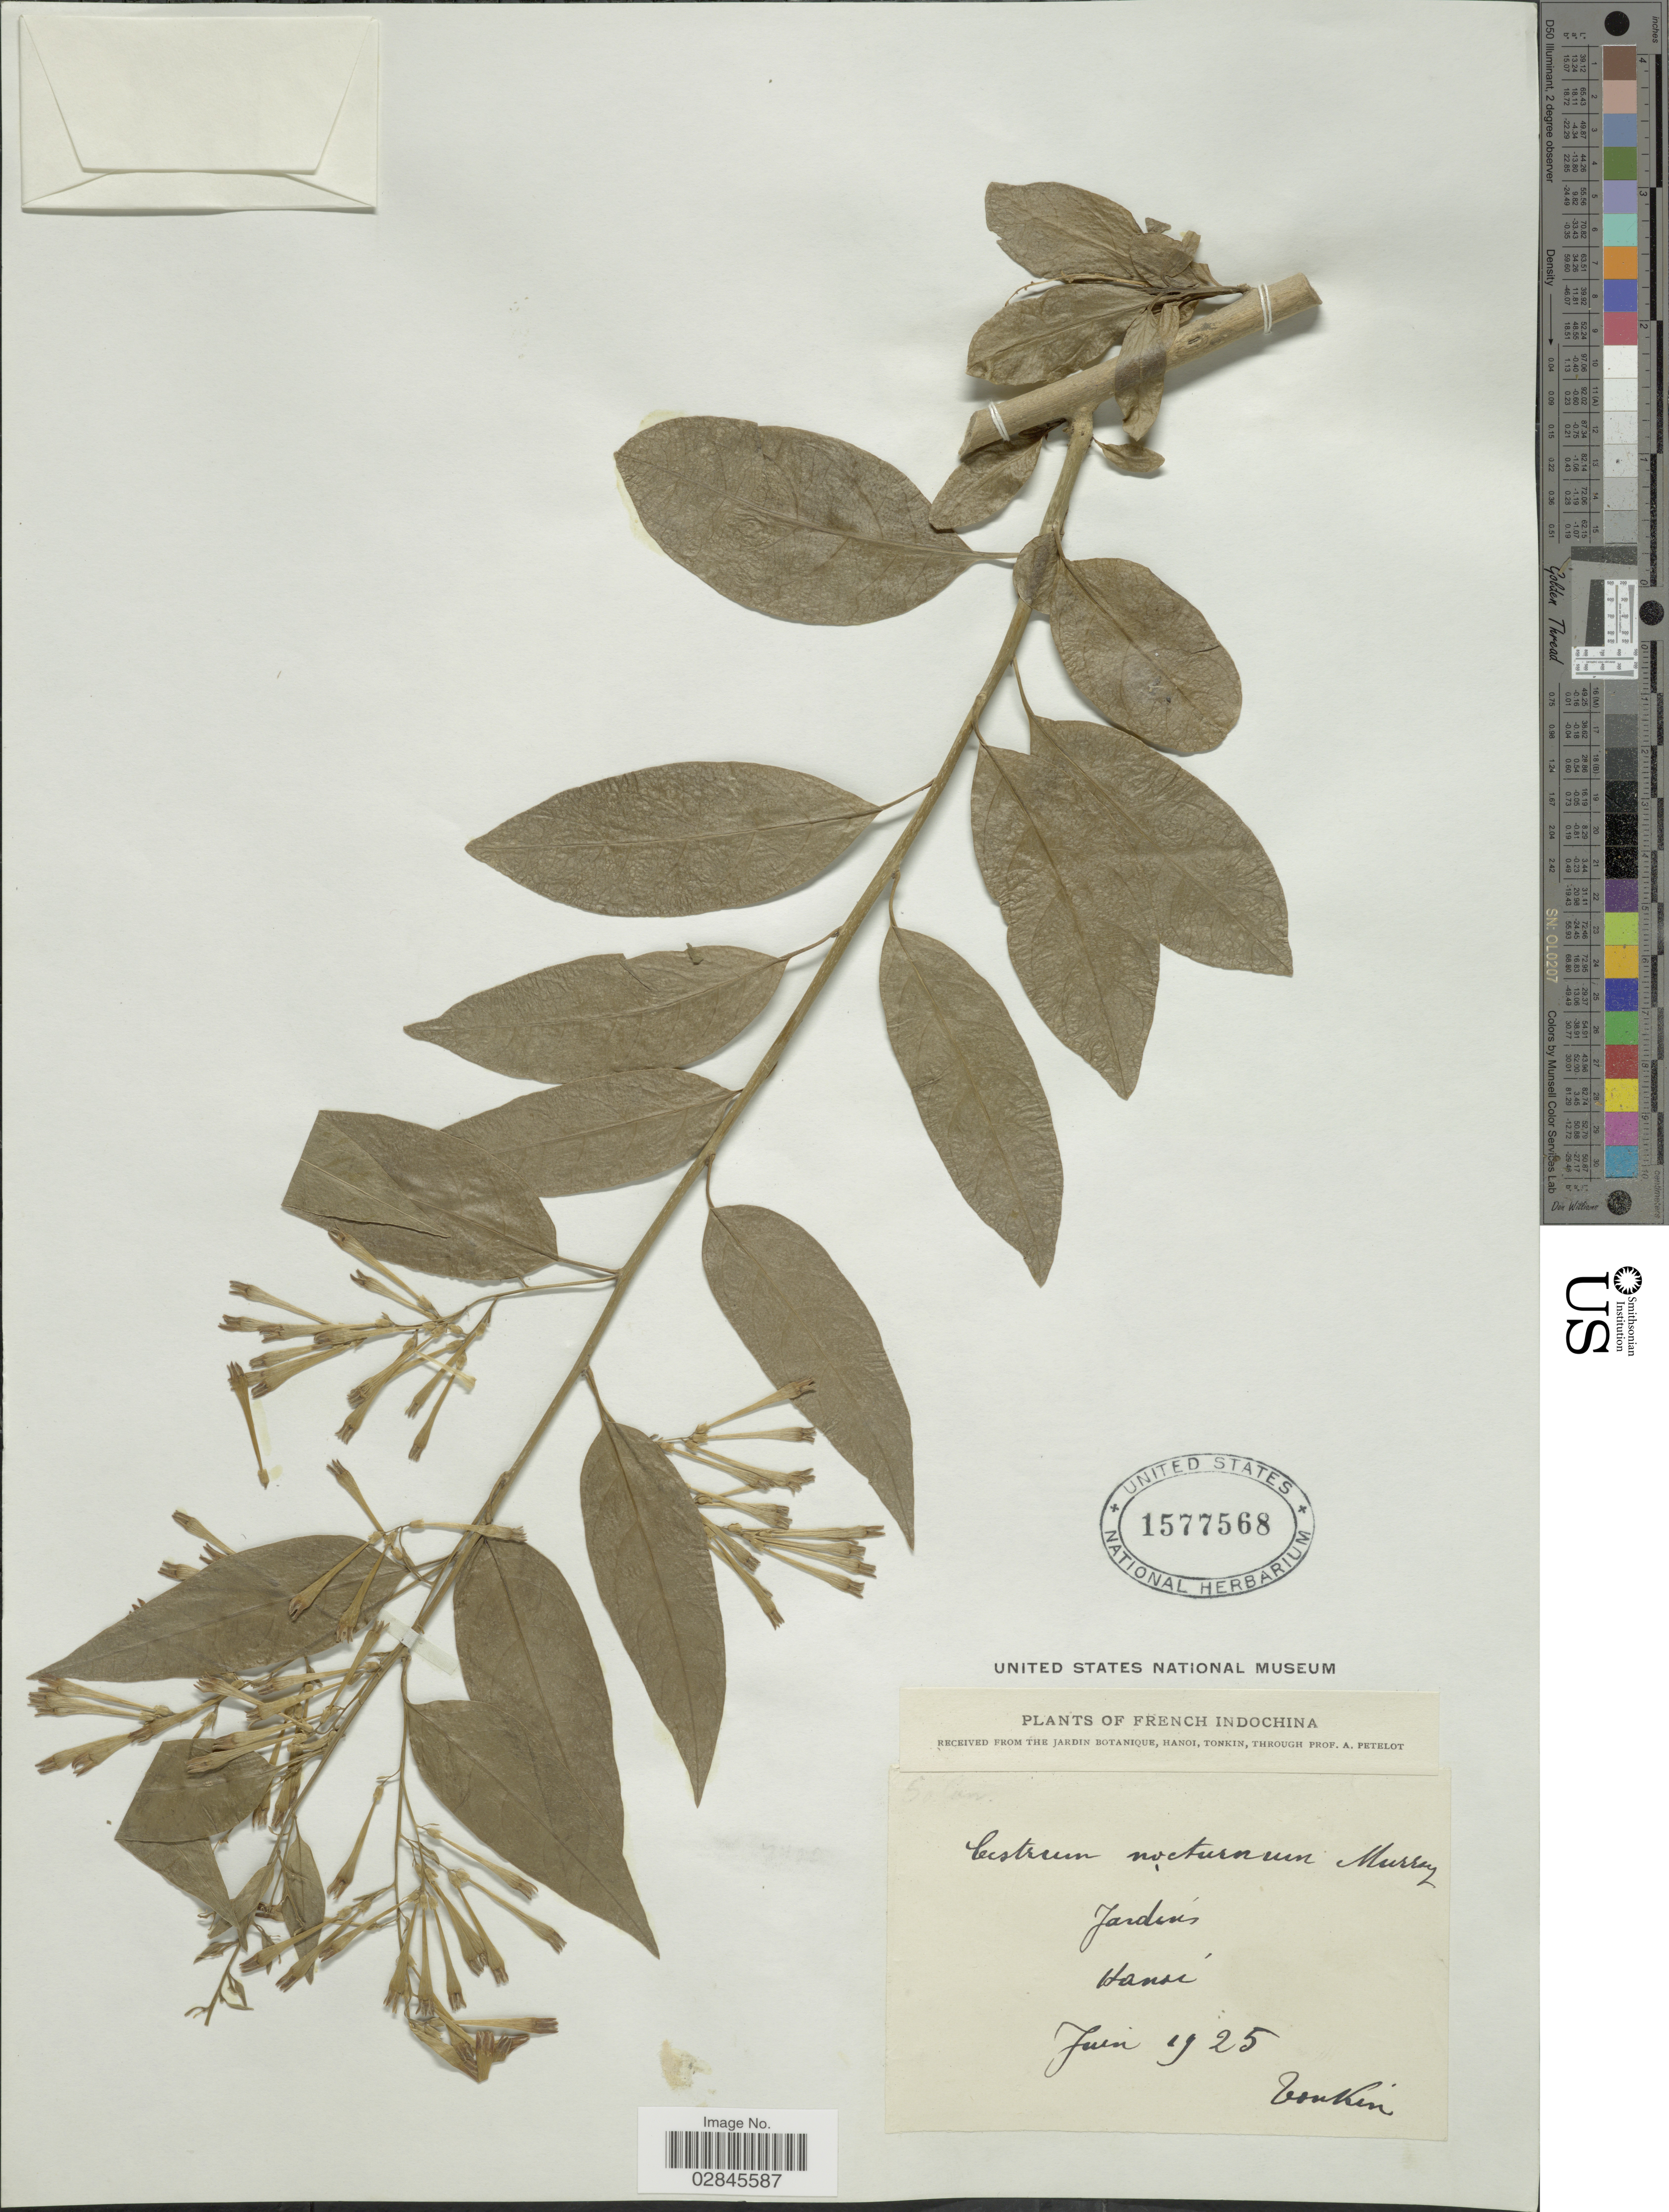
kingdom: Plantae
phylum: Tracheophyta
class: Magnoliopsida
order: Solanales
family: Solanaceae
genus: Cestrum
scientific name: Cestrum nocturnum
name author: L.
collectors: A. Petelot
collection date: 1925-06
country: Vietnam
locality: Tonkin. French Indochina. Jardins. Hanoí.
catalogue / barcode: US 1577568